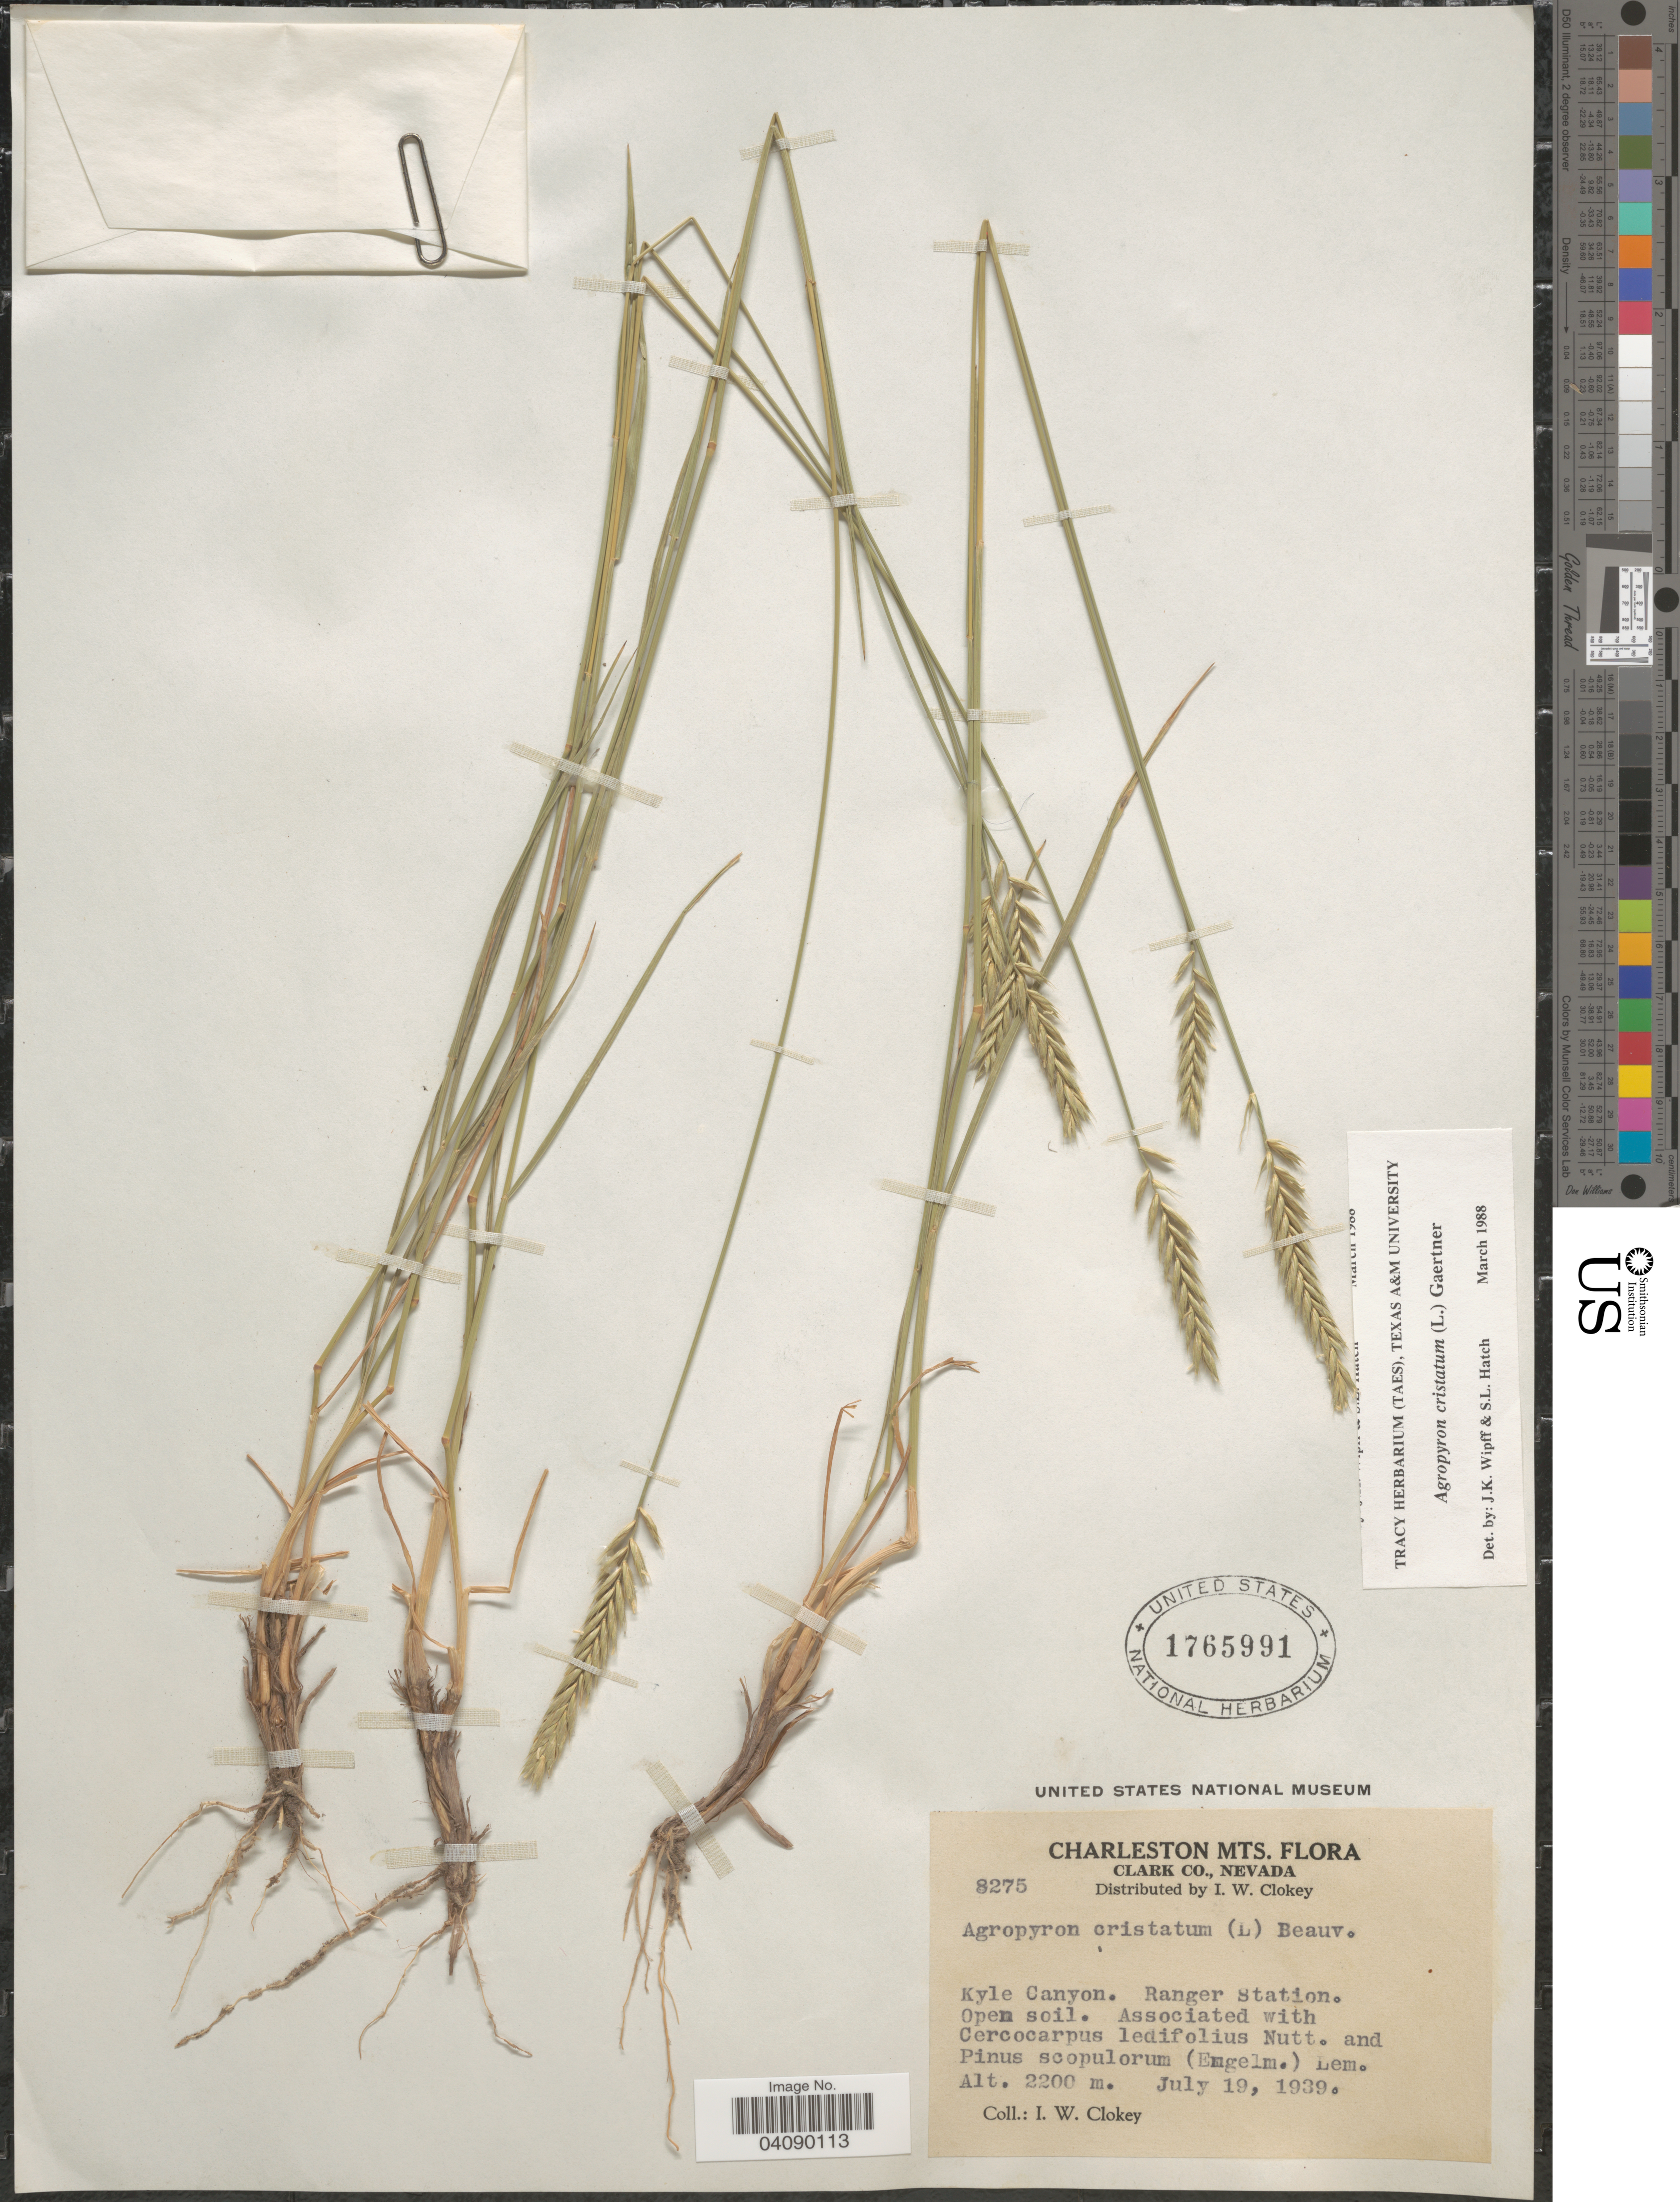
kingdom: Plantae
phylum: Tracheophyta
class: Liliopsida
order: Poales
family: Poaceae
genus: Agropyron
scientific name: Agropyron cristatum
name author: (L.) Gaertn.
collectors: I. W. Clokey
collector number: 8275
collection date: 1939-07-19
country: United States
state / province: Nevada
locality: Charleston Mts. Clark Co. Kyle Canyon. Ranger Station. Open soil.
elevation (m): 2200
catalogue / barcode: US 1765991